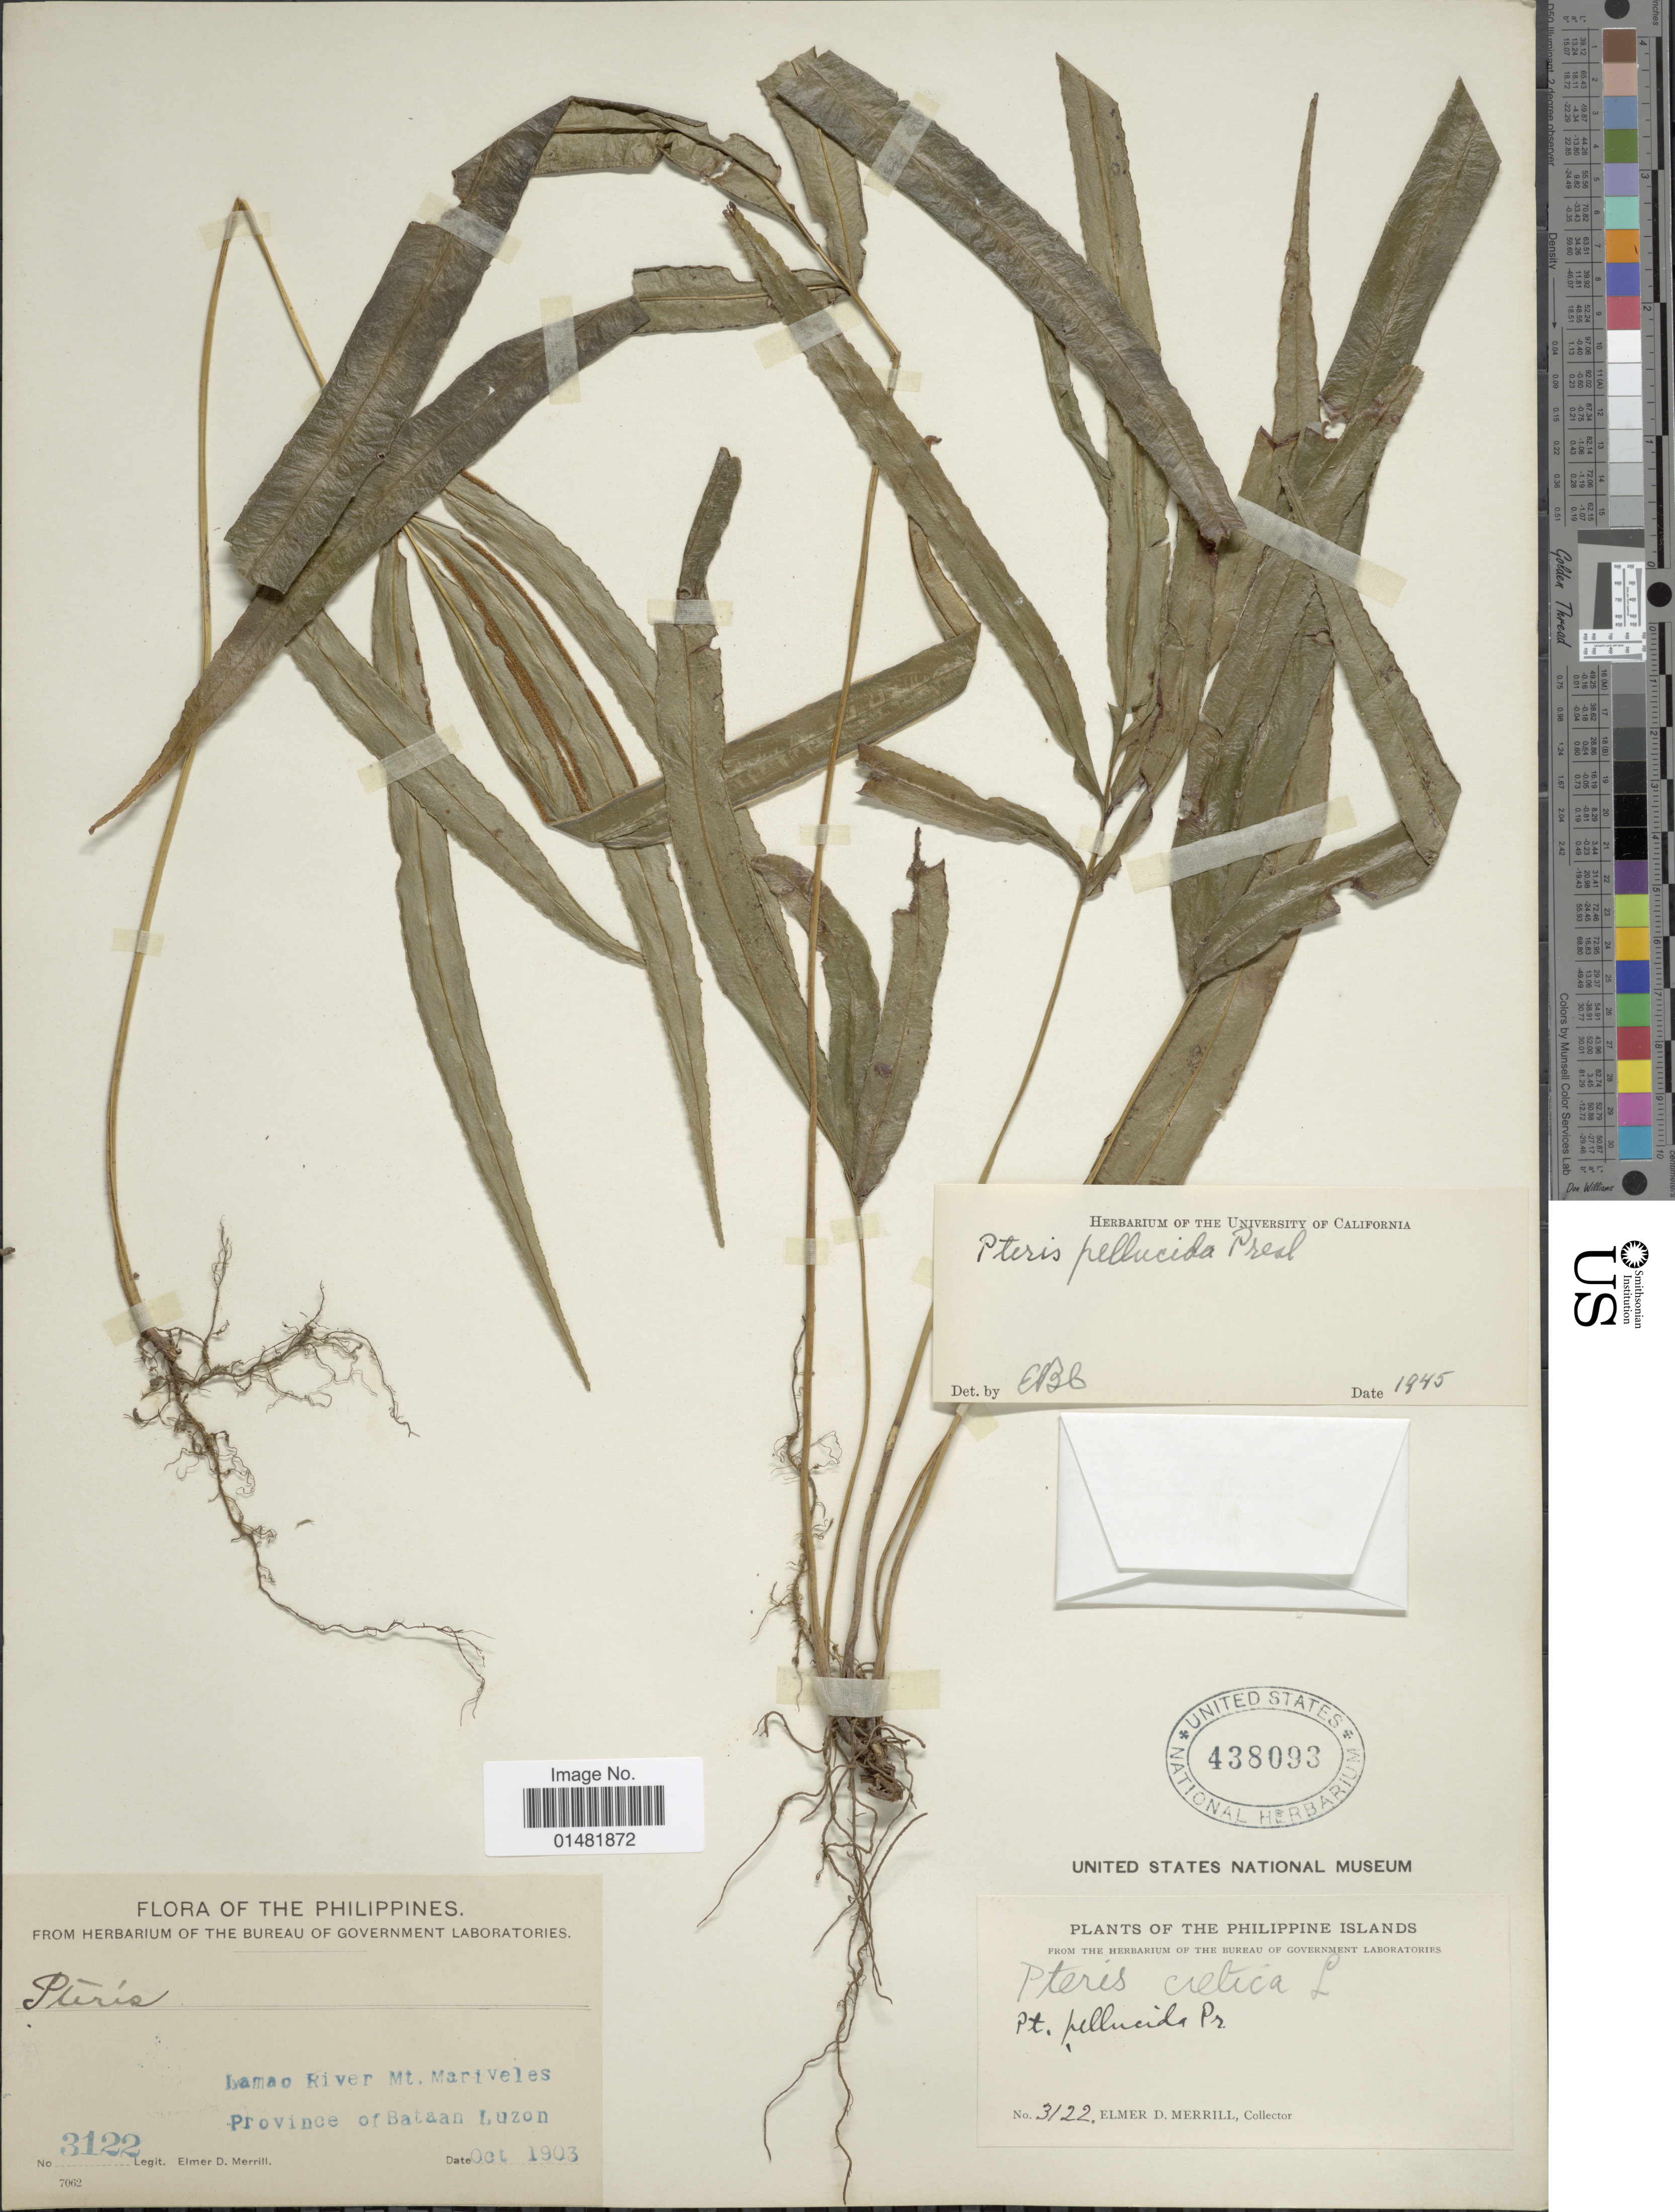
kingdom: Plantae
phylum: Tracheophyta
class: Polypodiopsida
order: Polypodiales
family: Pteridaceae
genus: Pteris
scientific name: Pteris pellucida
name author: C. Presl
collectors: E. D. Merrill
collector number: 3122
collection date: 1903-10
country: Philippines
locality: Lamao River, Mt. Mariveles, Province of Bataan, Luzon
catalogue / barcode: US 438093